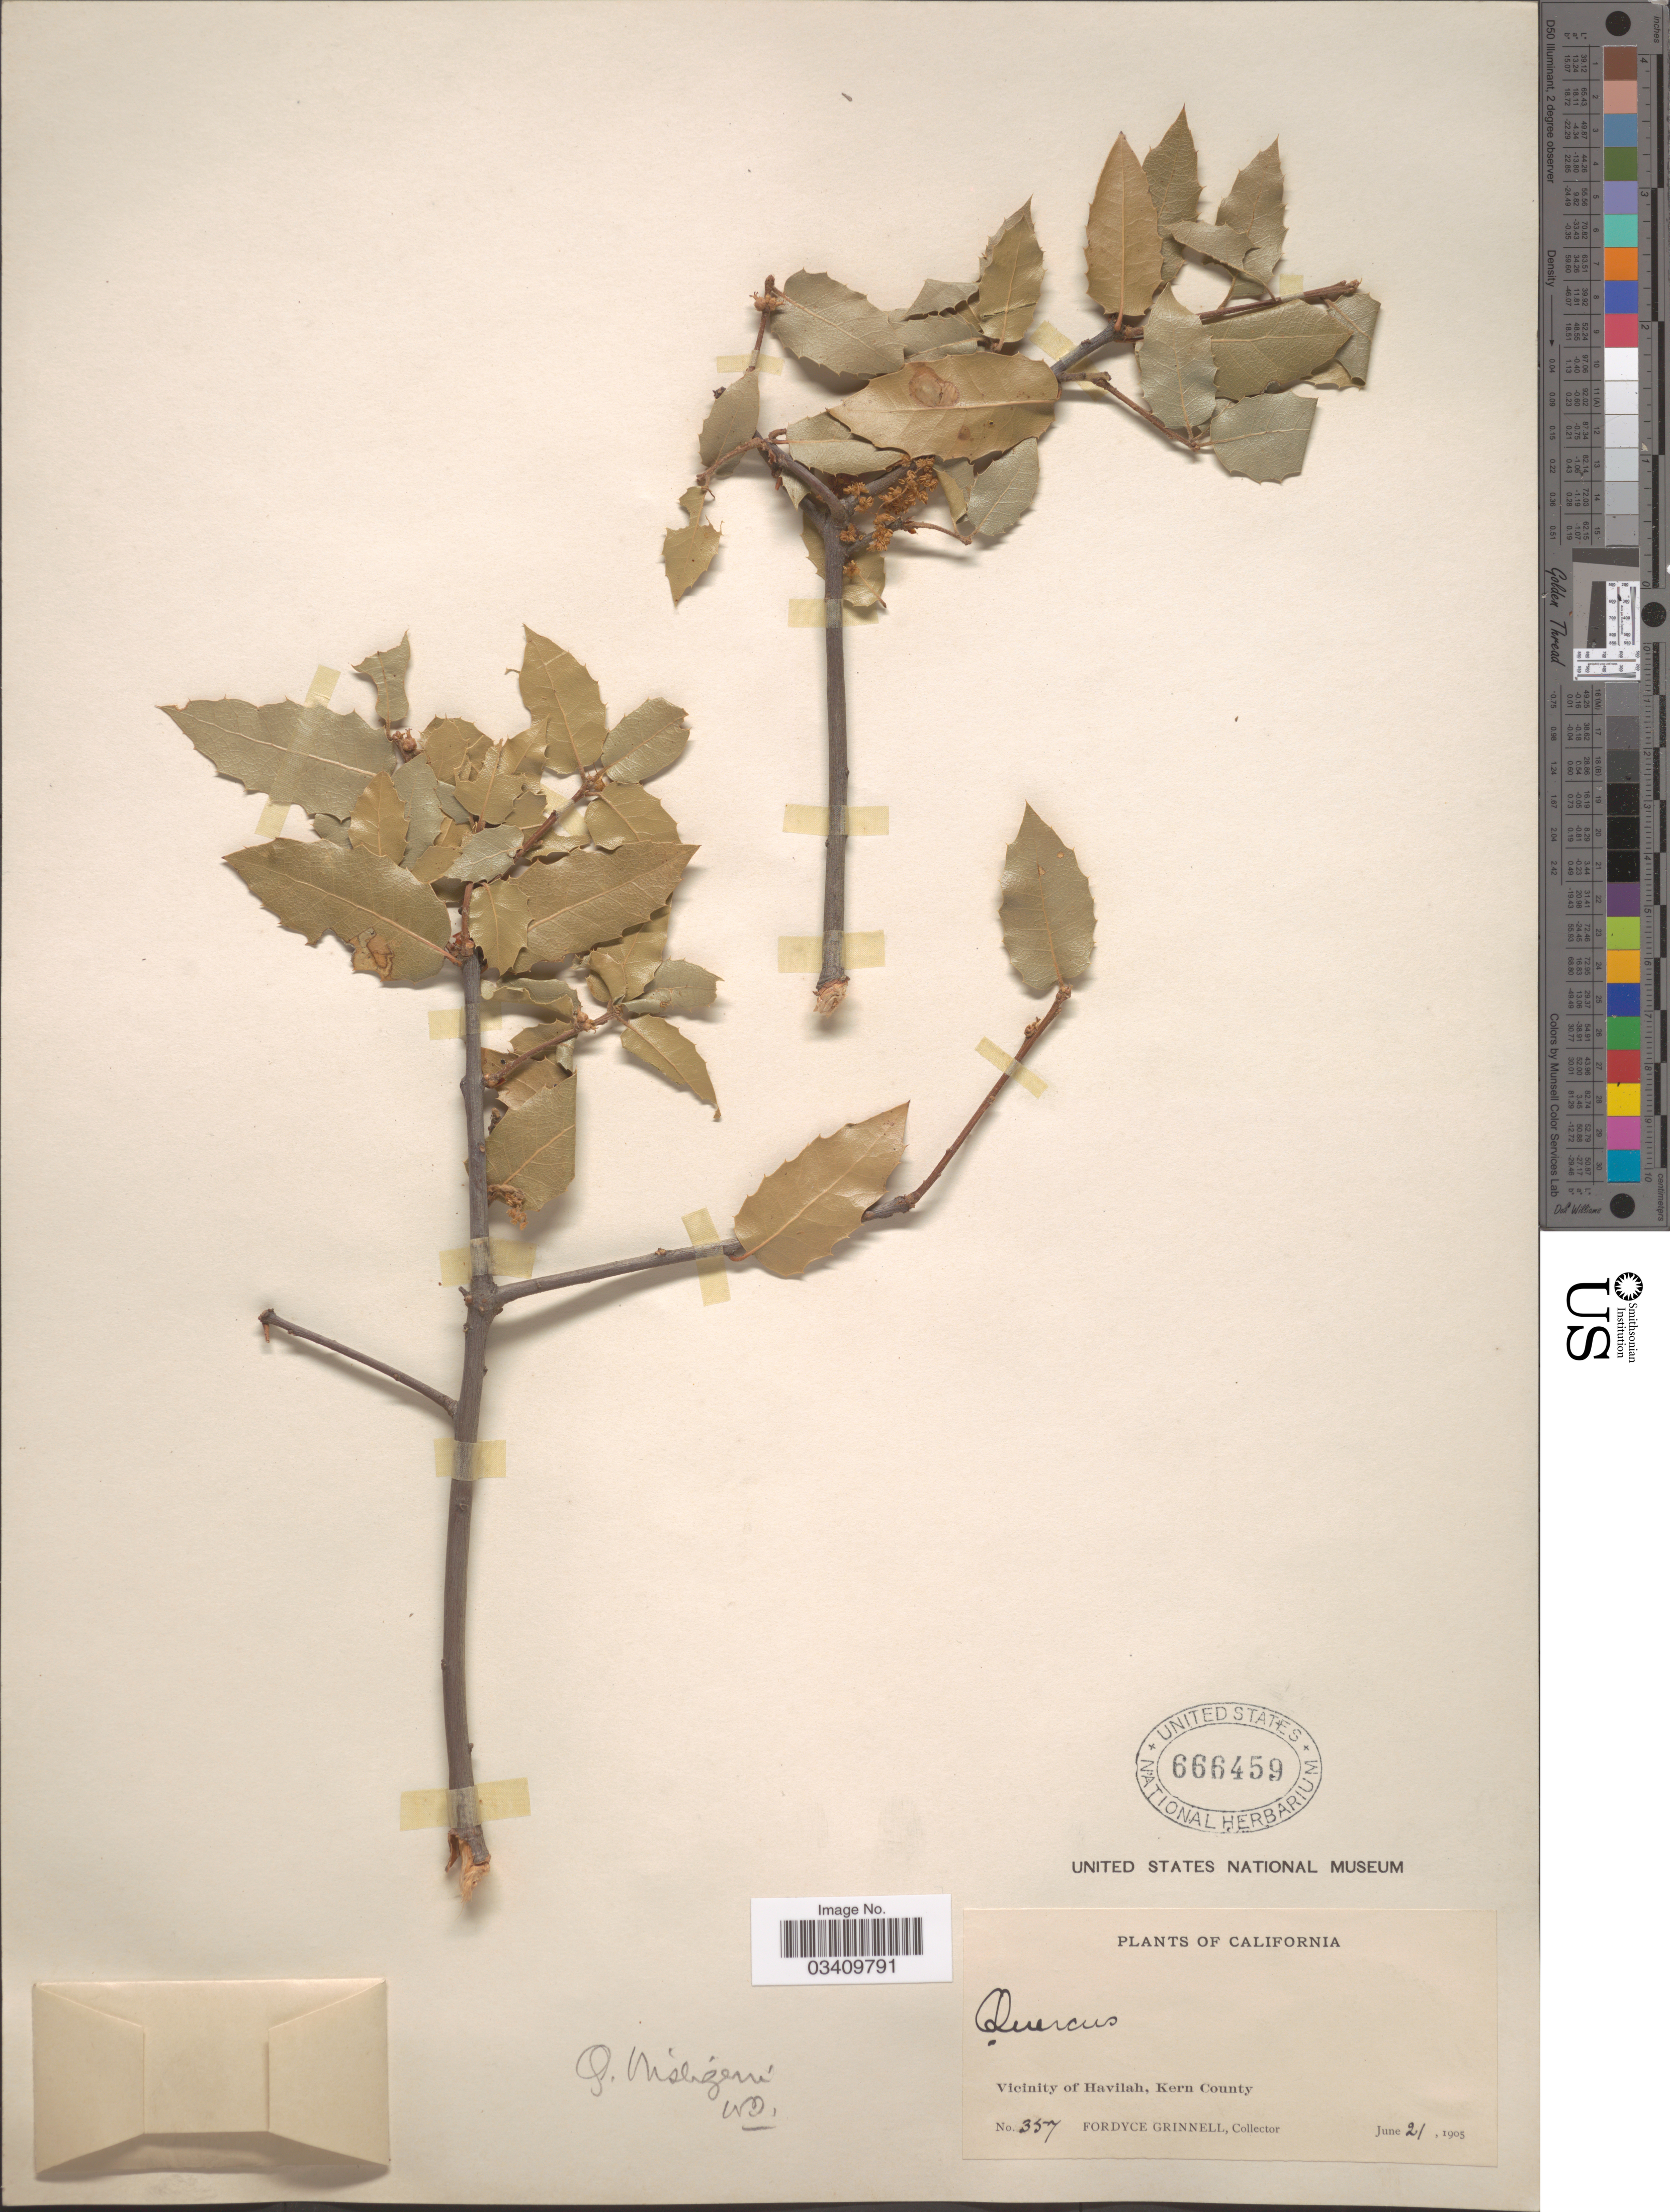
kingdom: Plantae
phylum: Tracheophyta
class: Magnoliopsida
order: Fagales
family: Fagaceae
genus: Quercus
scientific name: Quercus wislizeni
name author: A. DC.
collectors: F. Grinnell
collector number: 357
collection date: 1905-06-21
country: United States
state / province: California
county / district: Kern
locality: Vicinity of Havilah, Kern County.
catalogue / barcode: US 666459